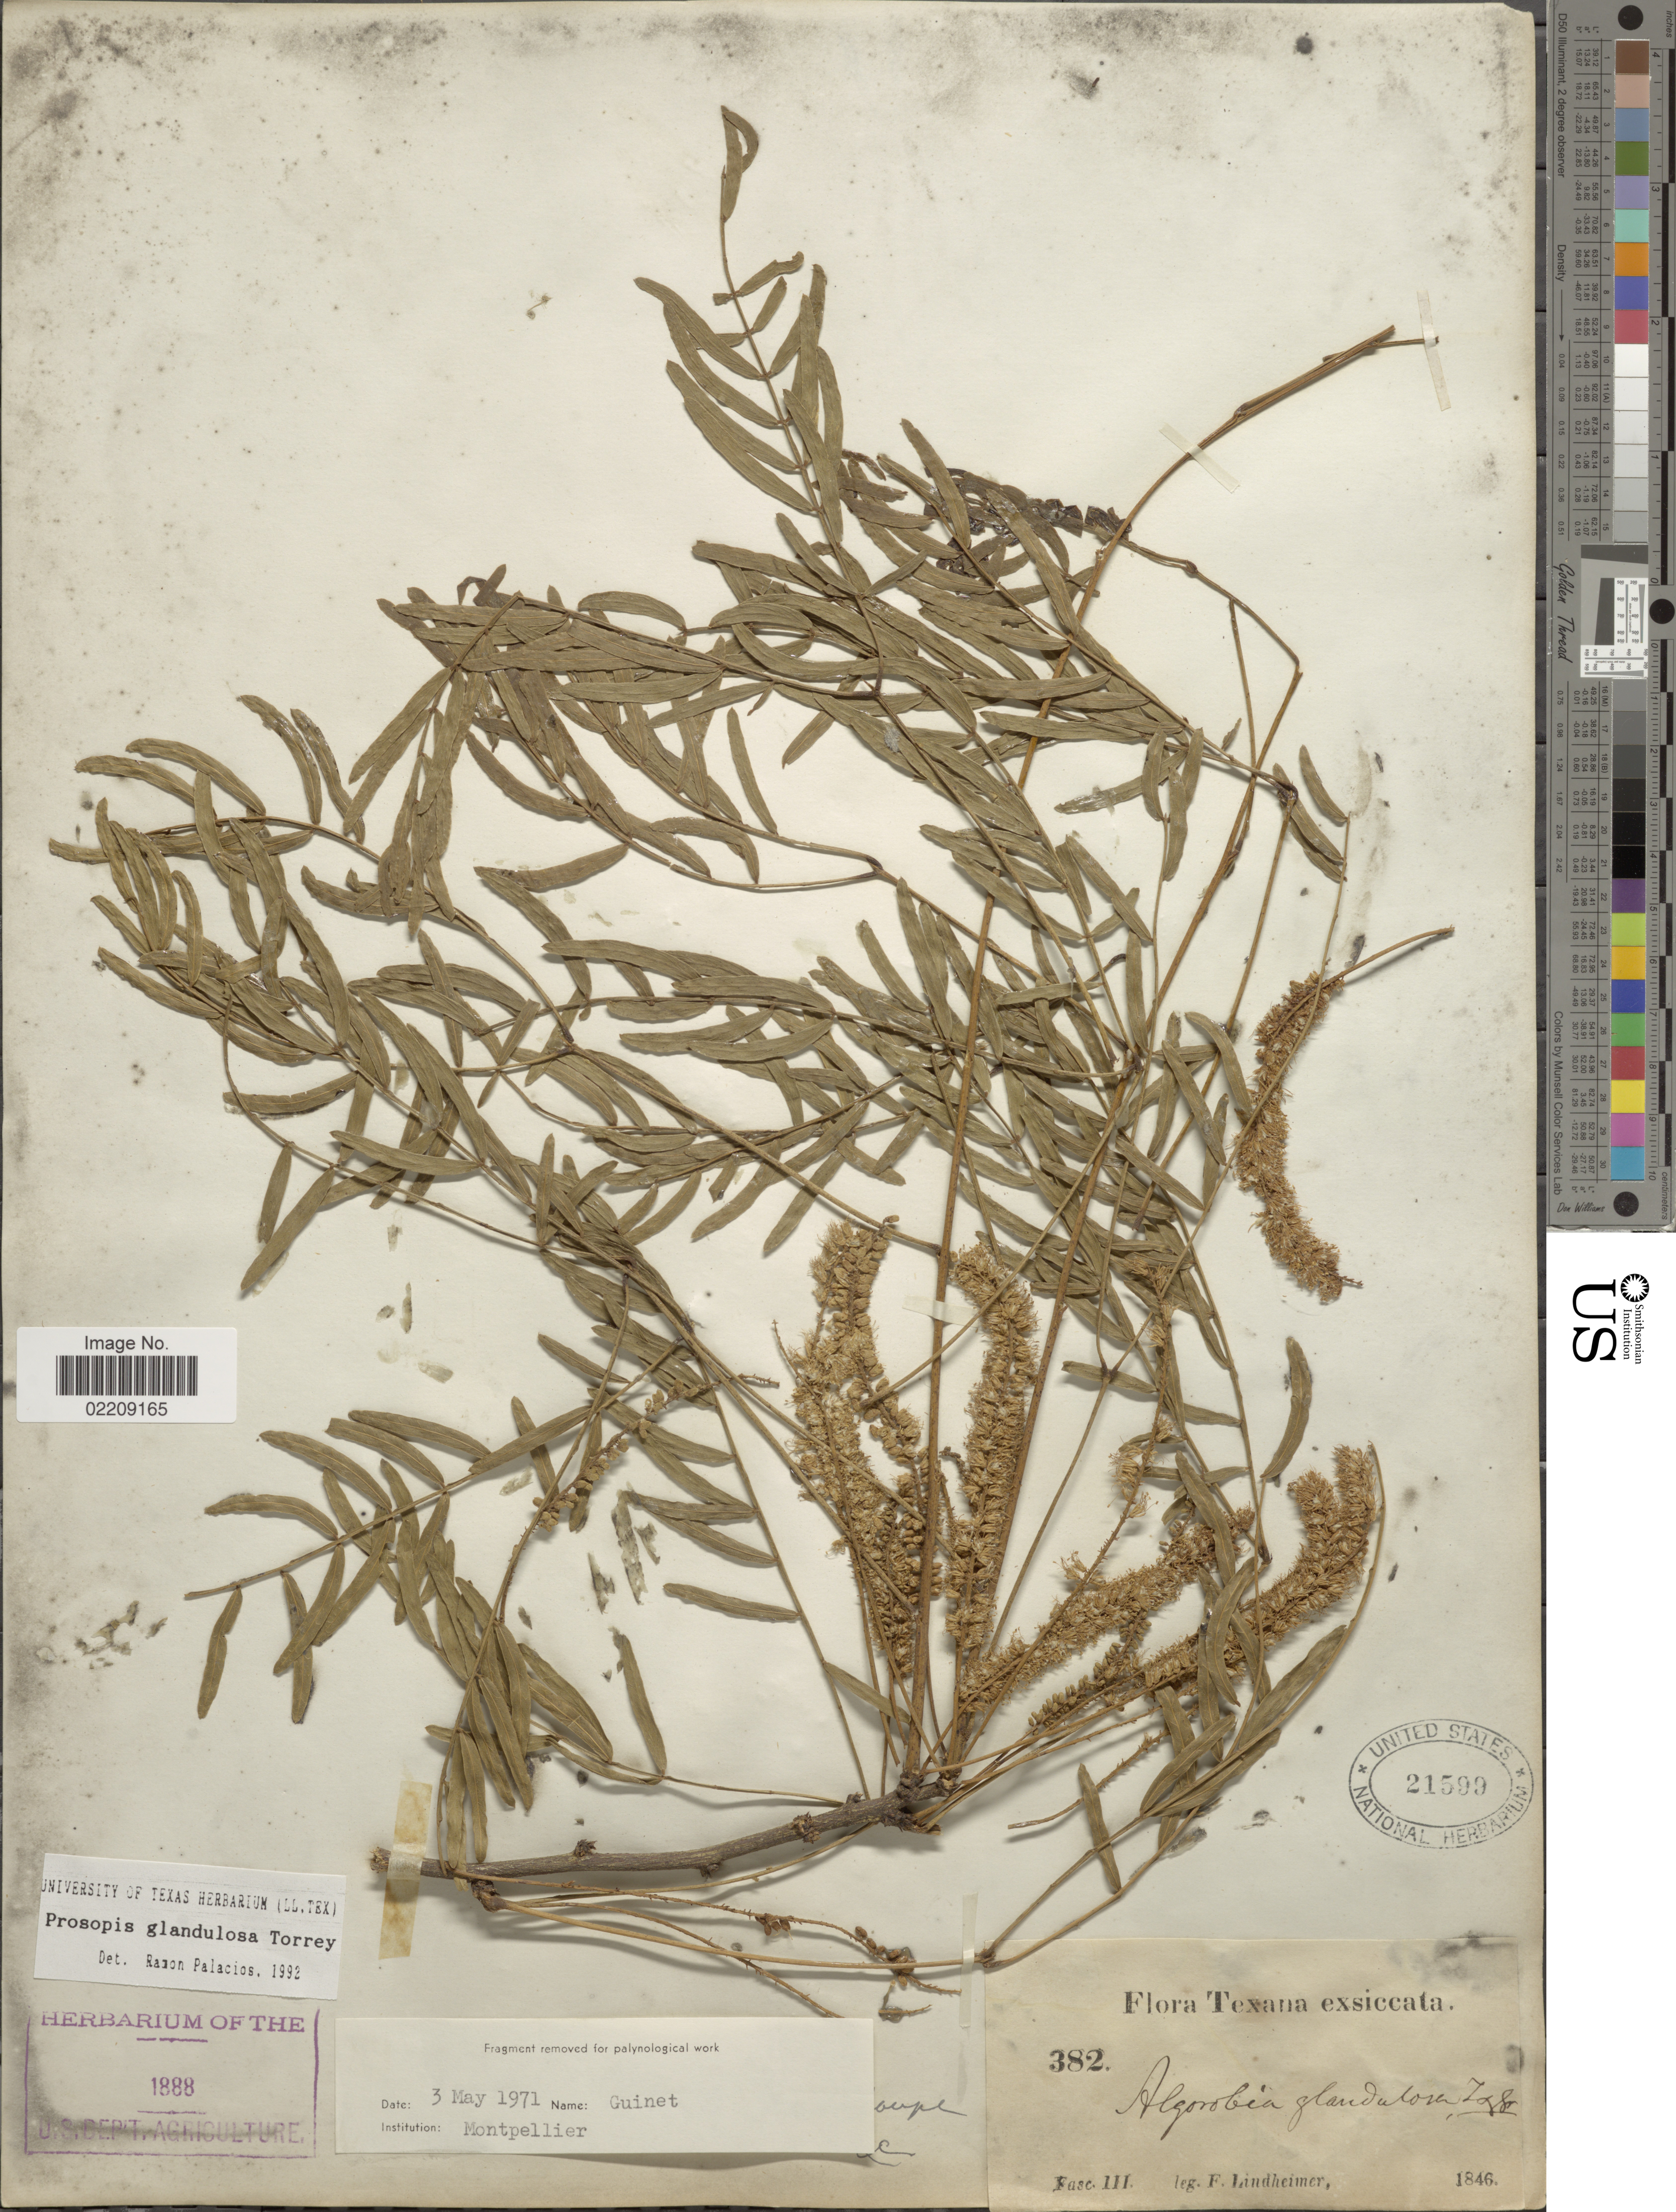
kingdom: Plantae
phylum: Tracheophyta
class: Magnoliopsida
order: Fabales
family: Fabaceae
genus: Neltuma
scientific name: Neltuma glandulosa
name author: (Torr.) Britton & Rose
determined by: Strong, Mark T., (BOT), Smithsonian Institution - National Museum of Natural History (UNITED STATES)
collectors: F. Lindheimer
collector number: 382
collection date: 1846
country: United States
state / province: Texas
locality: Fasc III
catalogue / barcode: US 21599